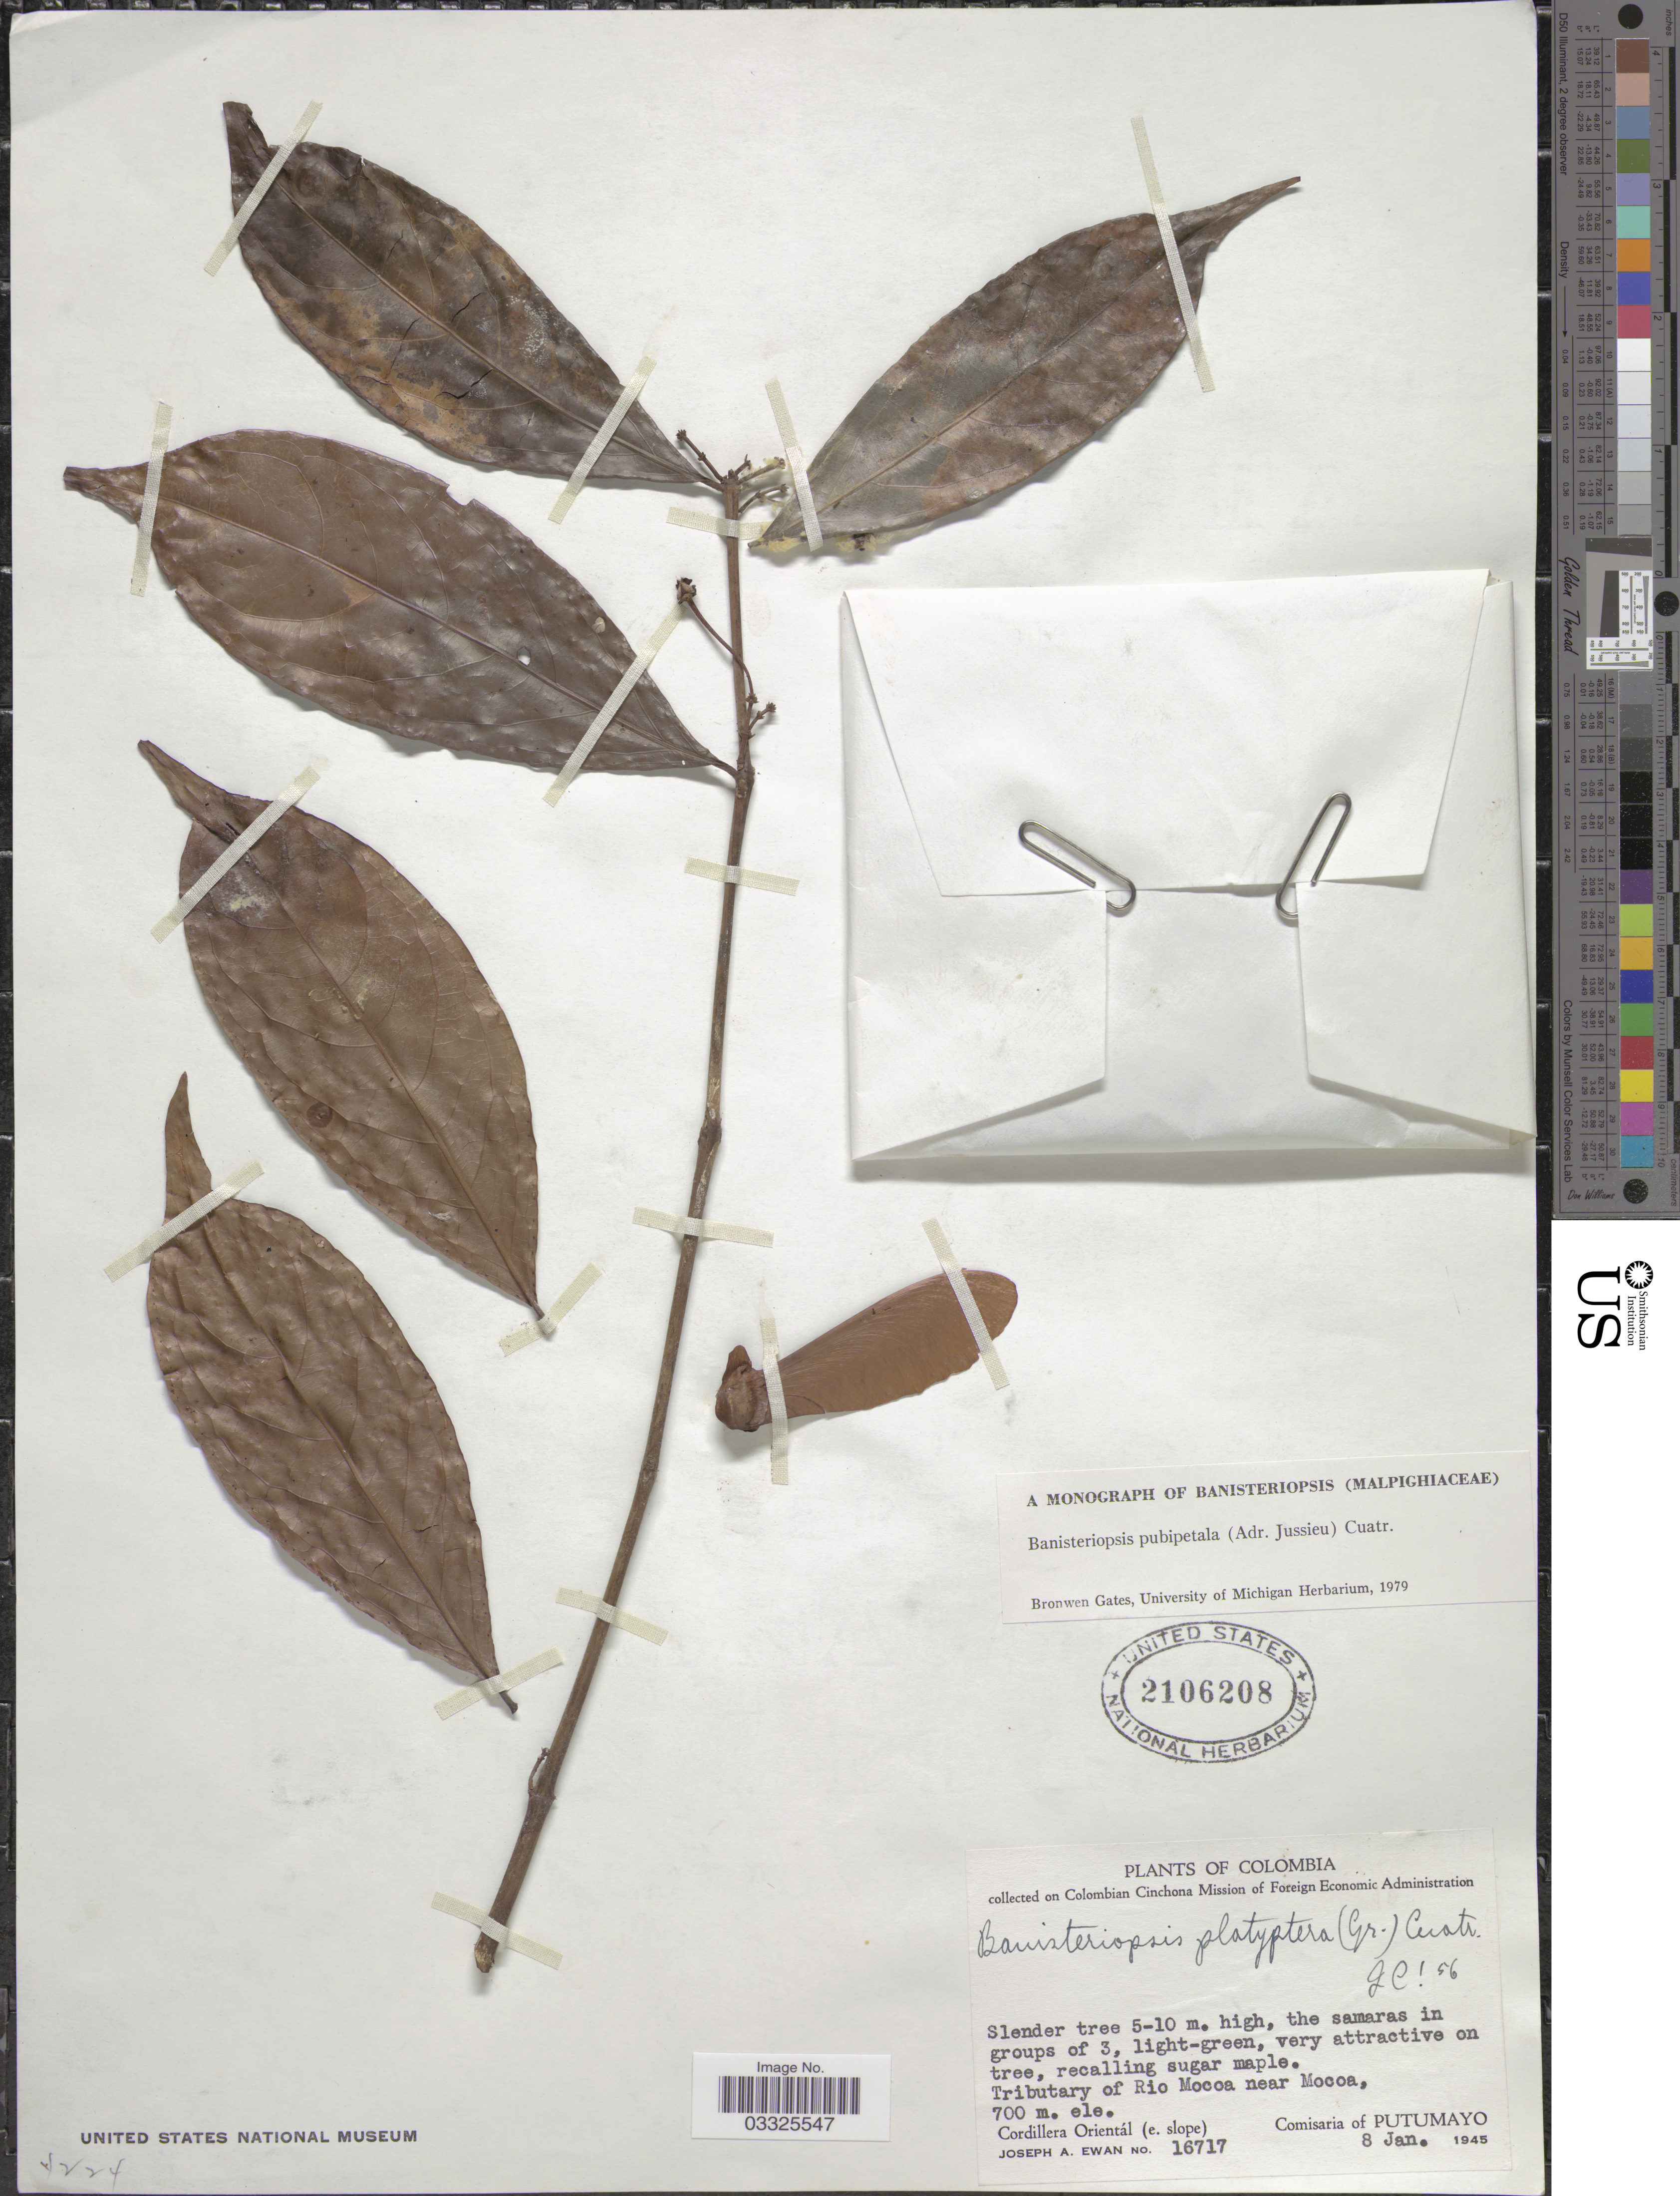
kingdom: Plantae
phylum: Tracheophyta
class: Magnoliopsida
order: Malpighiales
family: Malpighiaceae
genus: Banisteriopsis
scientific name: Banisteriopsis pubipetala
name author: (A. Juss.) Cuatrec.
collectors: J. A. Ewan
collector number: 16717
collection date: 1945-01-08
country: Colombia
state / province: Putumayo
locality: Tributary of Rio Mocoa near Mocoa, Cordillera Orientál (e. slope). Comisaria of Putumayo.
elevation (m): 700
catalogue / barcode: US 2106208